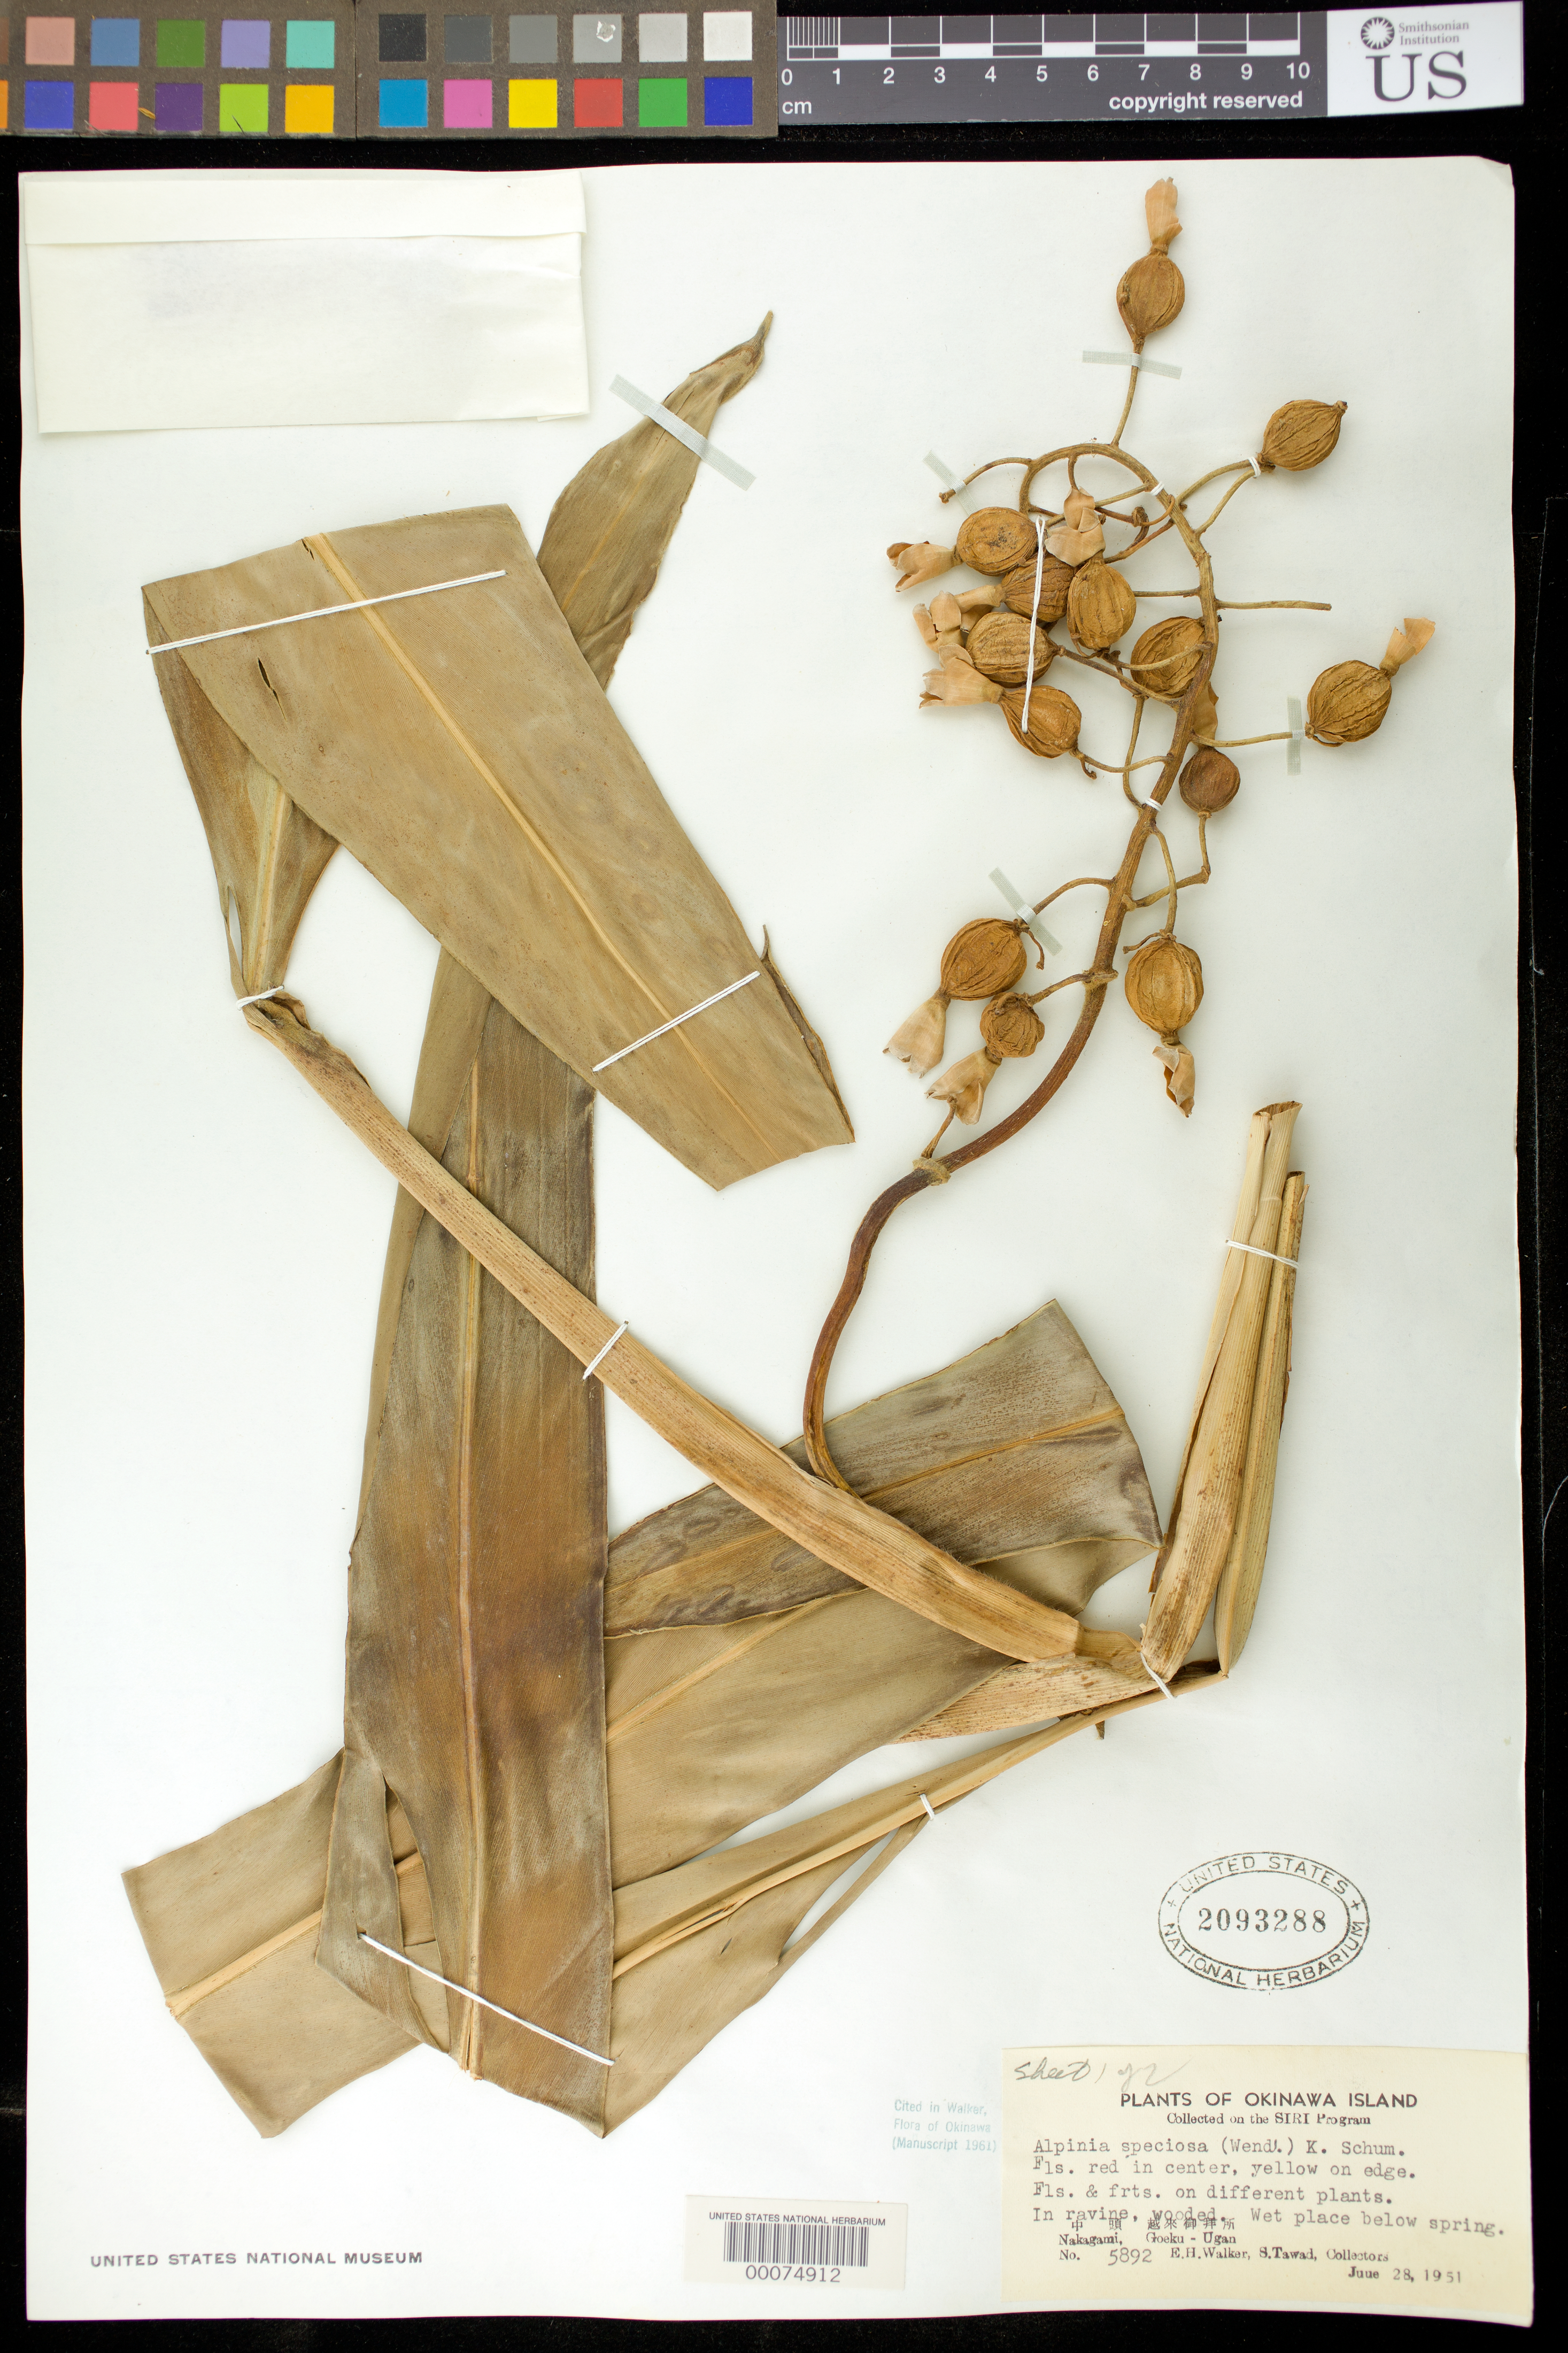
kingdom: Plantae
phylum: Tracheophyta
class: Liliopsida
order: Zingiberales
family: Zingiberaceae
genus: Alpinia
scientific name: Alpinia zerumbet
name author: (Pers.) B.L. Burtt & R.M. Sm.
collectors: E. H. Walker & S. Tawada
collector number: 5892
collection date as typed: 28 Jun 1951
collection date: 1951-06-28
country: Japan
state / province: Okinawa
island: Okinawa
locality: Okinawa i., nakagami, goeku-ugan, ravine, wooded, wet place below spring [Okinawa Is.]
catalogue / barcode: US 2093288